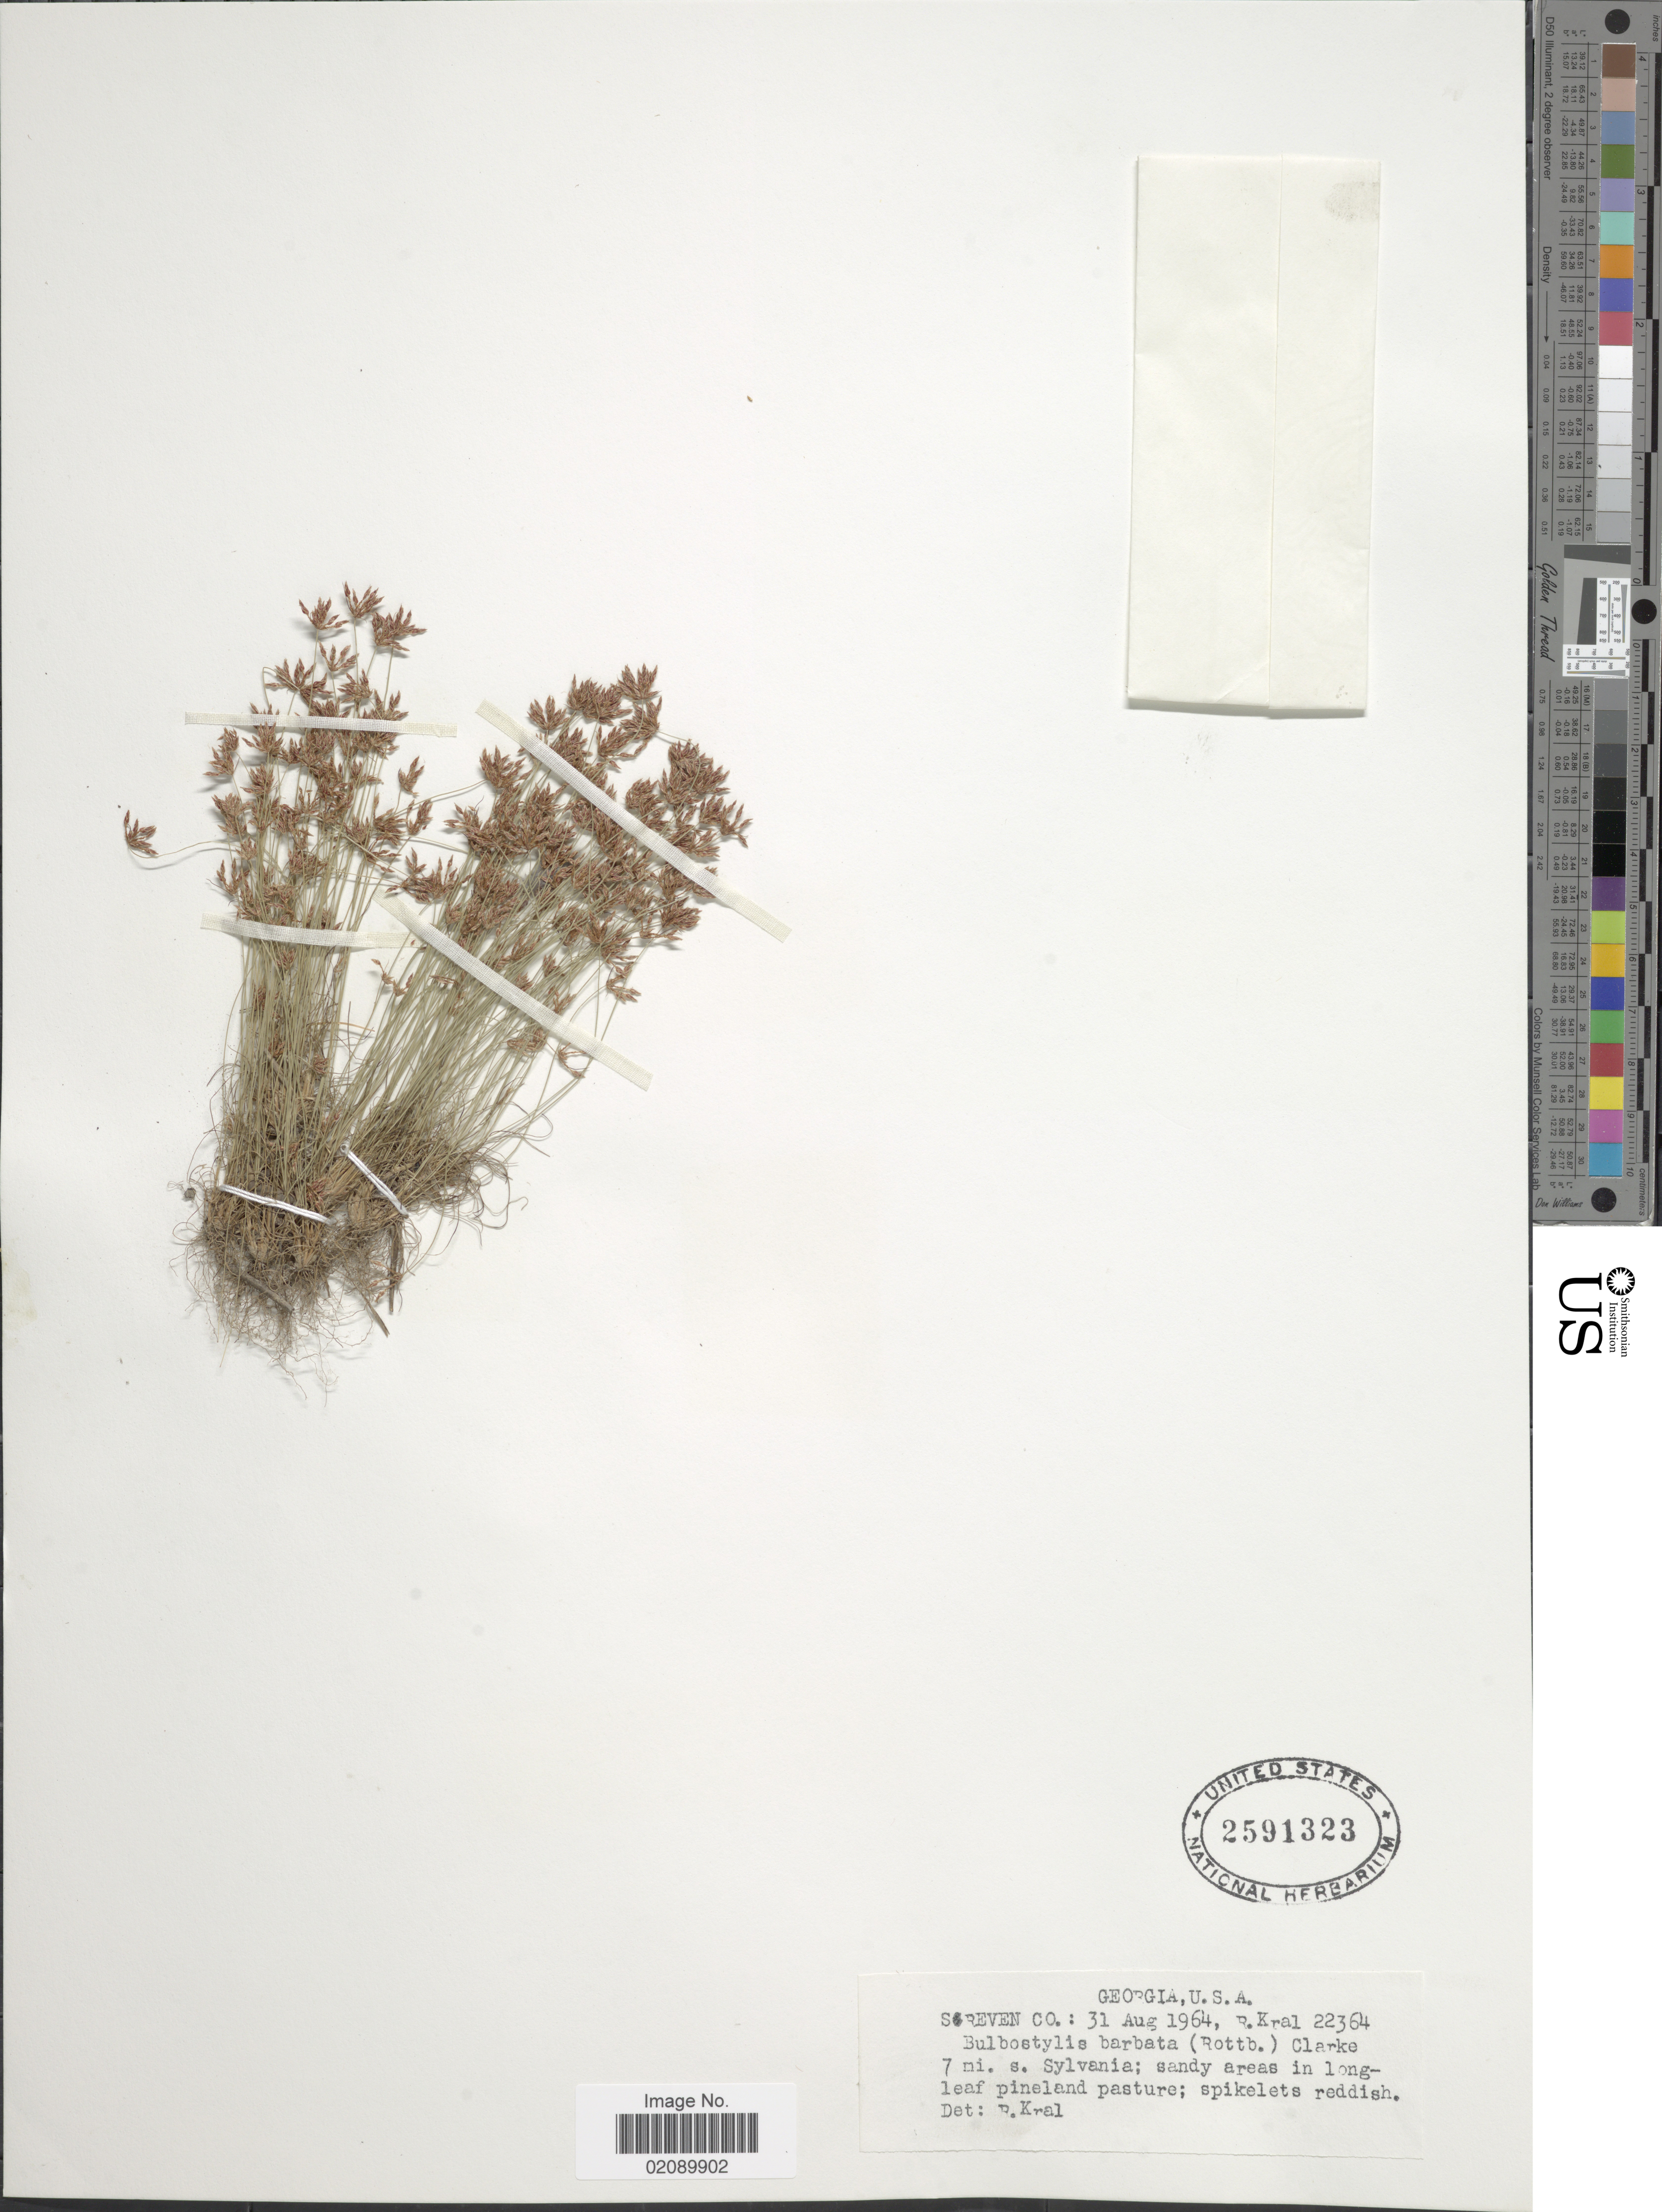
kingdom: Plantae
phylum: Tracheophyta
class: Liliopsida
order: Poales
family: Cyperaceae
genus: Bulbostylis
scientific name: Bulbostylis barbata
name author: (Rottb.) C.B. Clarke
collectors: R. Kral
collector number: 22364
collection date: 1964-08-31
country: United States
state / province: Georgia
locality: Sreven Co. 7 mi. s. Sylvania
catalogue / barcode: US 2591323